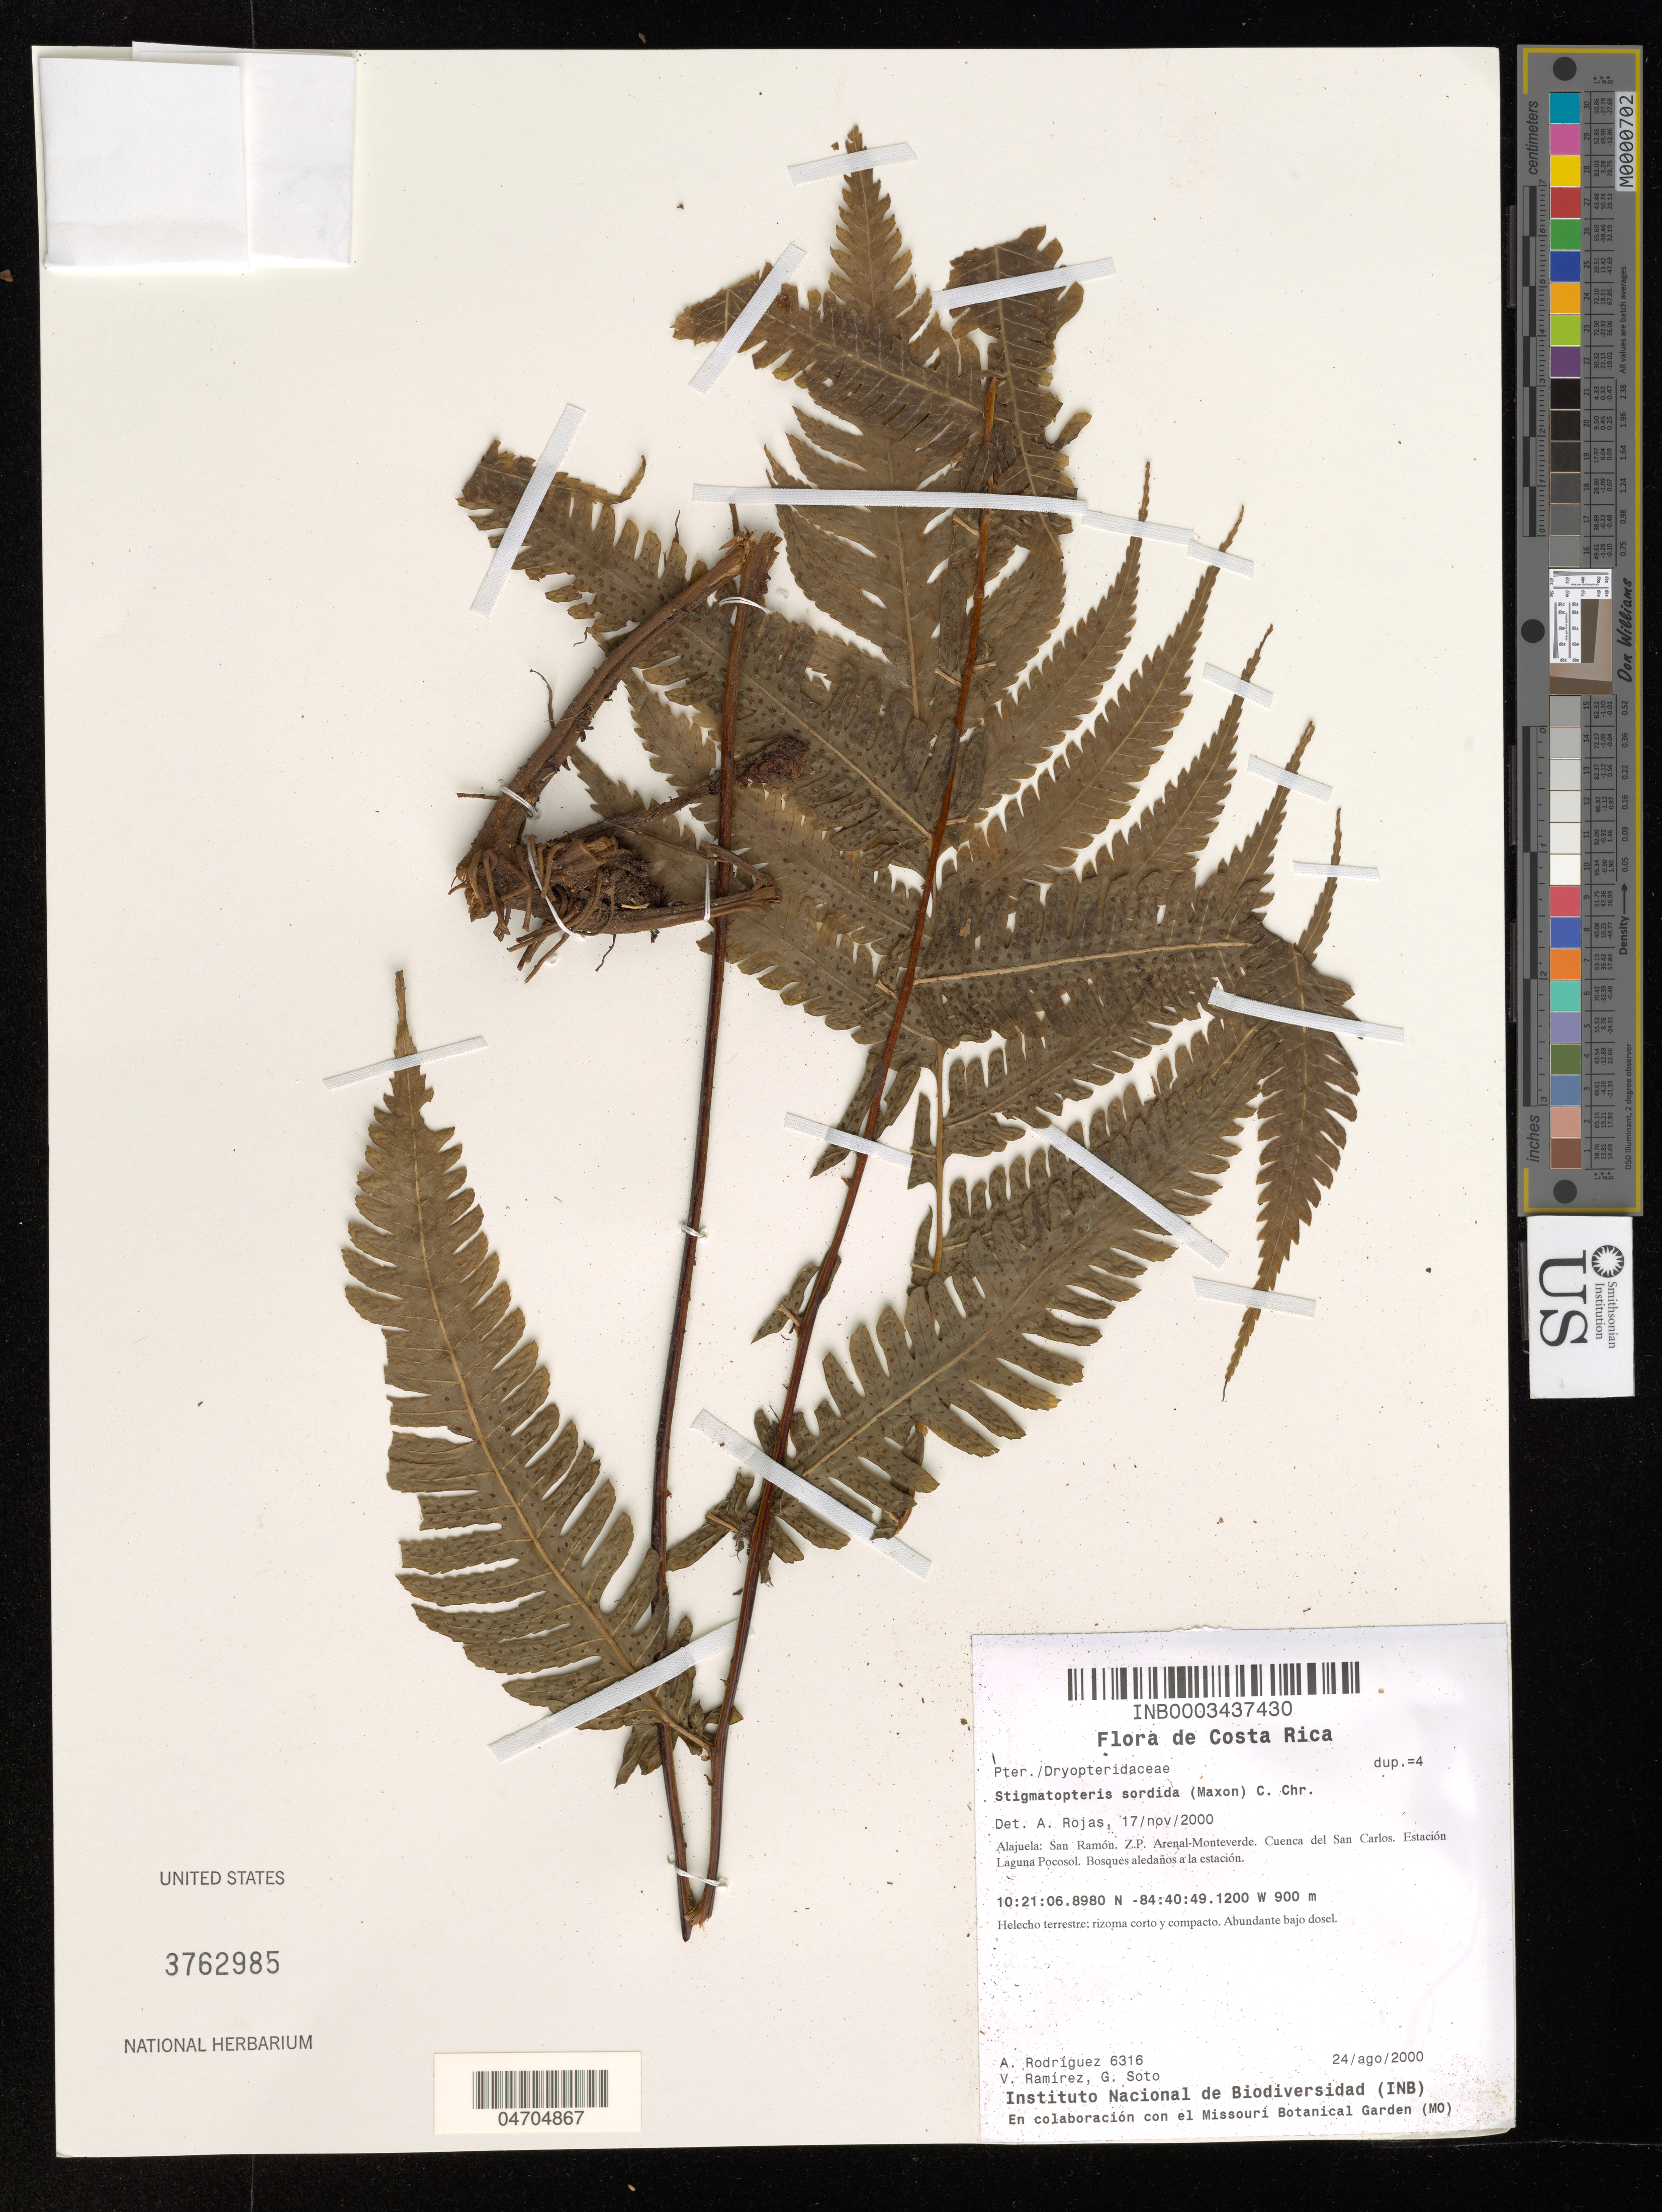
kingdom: Plantae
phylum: Tracheophyta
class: Polypodiopsida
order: Polypodiales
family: Dryopteridaceae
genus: Stigmatopteris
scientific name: Stigmatopteris sordida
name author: (Maxon) C. Chr.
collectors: A. Rodríguez, V. Ramirez & G. Soto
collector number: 6316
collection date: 2000-08-24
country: Costa Rica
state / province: Alajuela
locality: San Ramón. Z. P. Arenal-Monteverde. Cuenca del San Carlos. Estación Laguna Pocosol. Bosques aledaños a la estación.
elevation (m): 900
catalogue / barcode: US 3762985